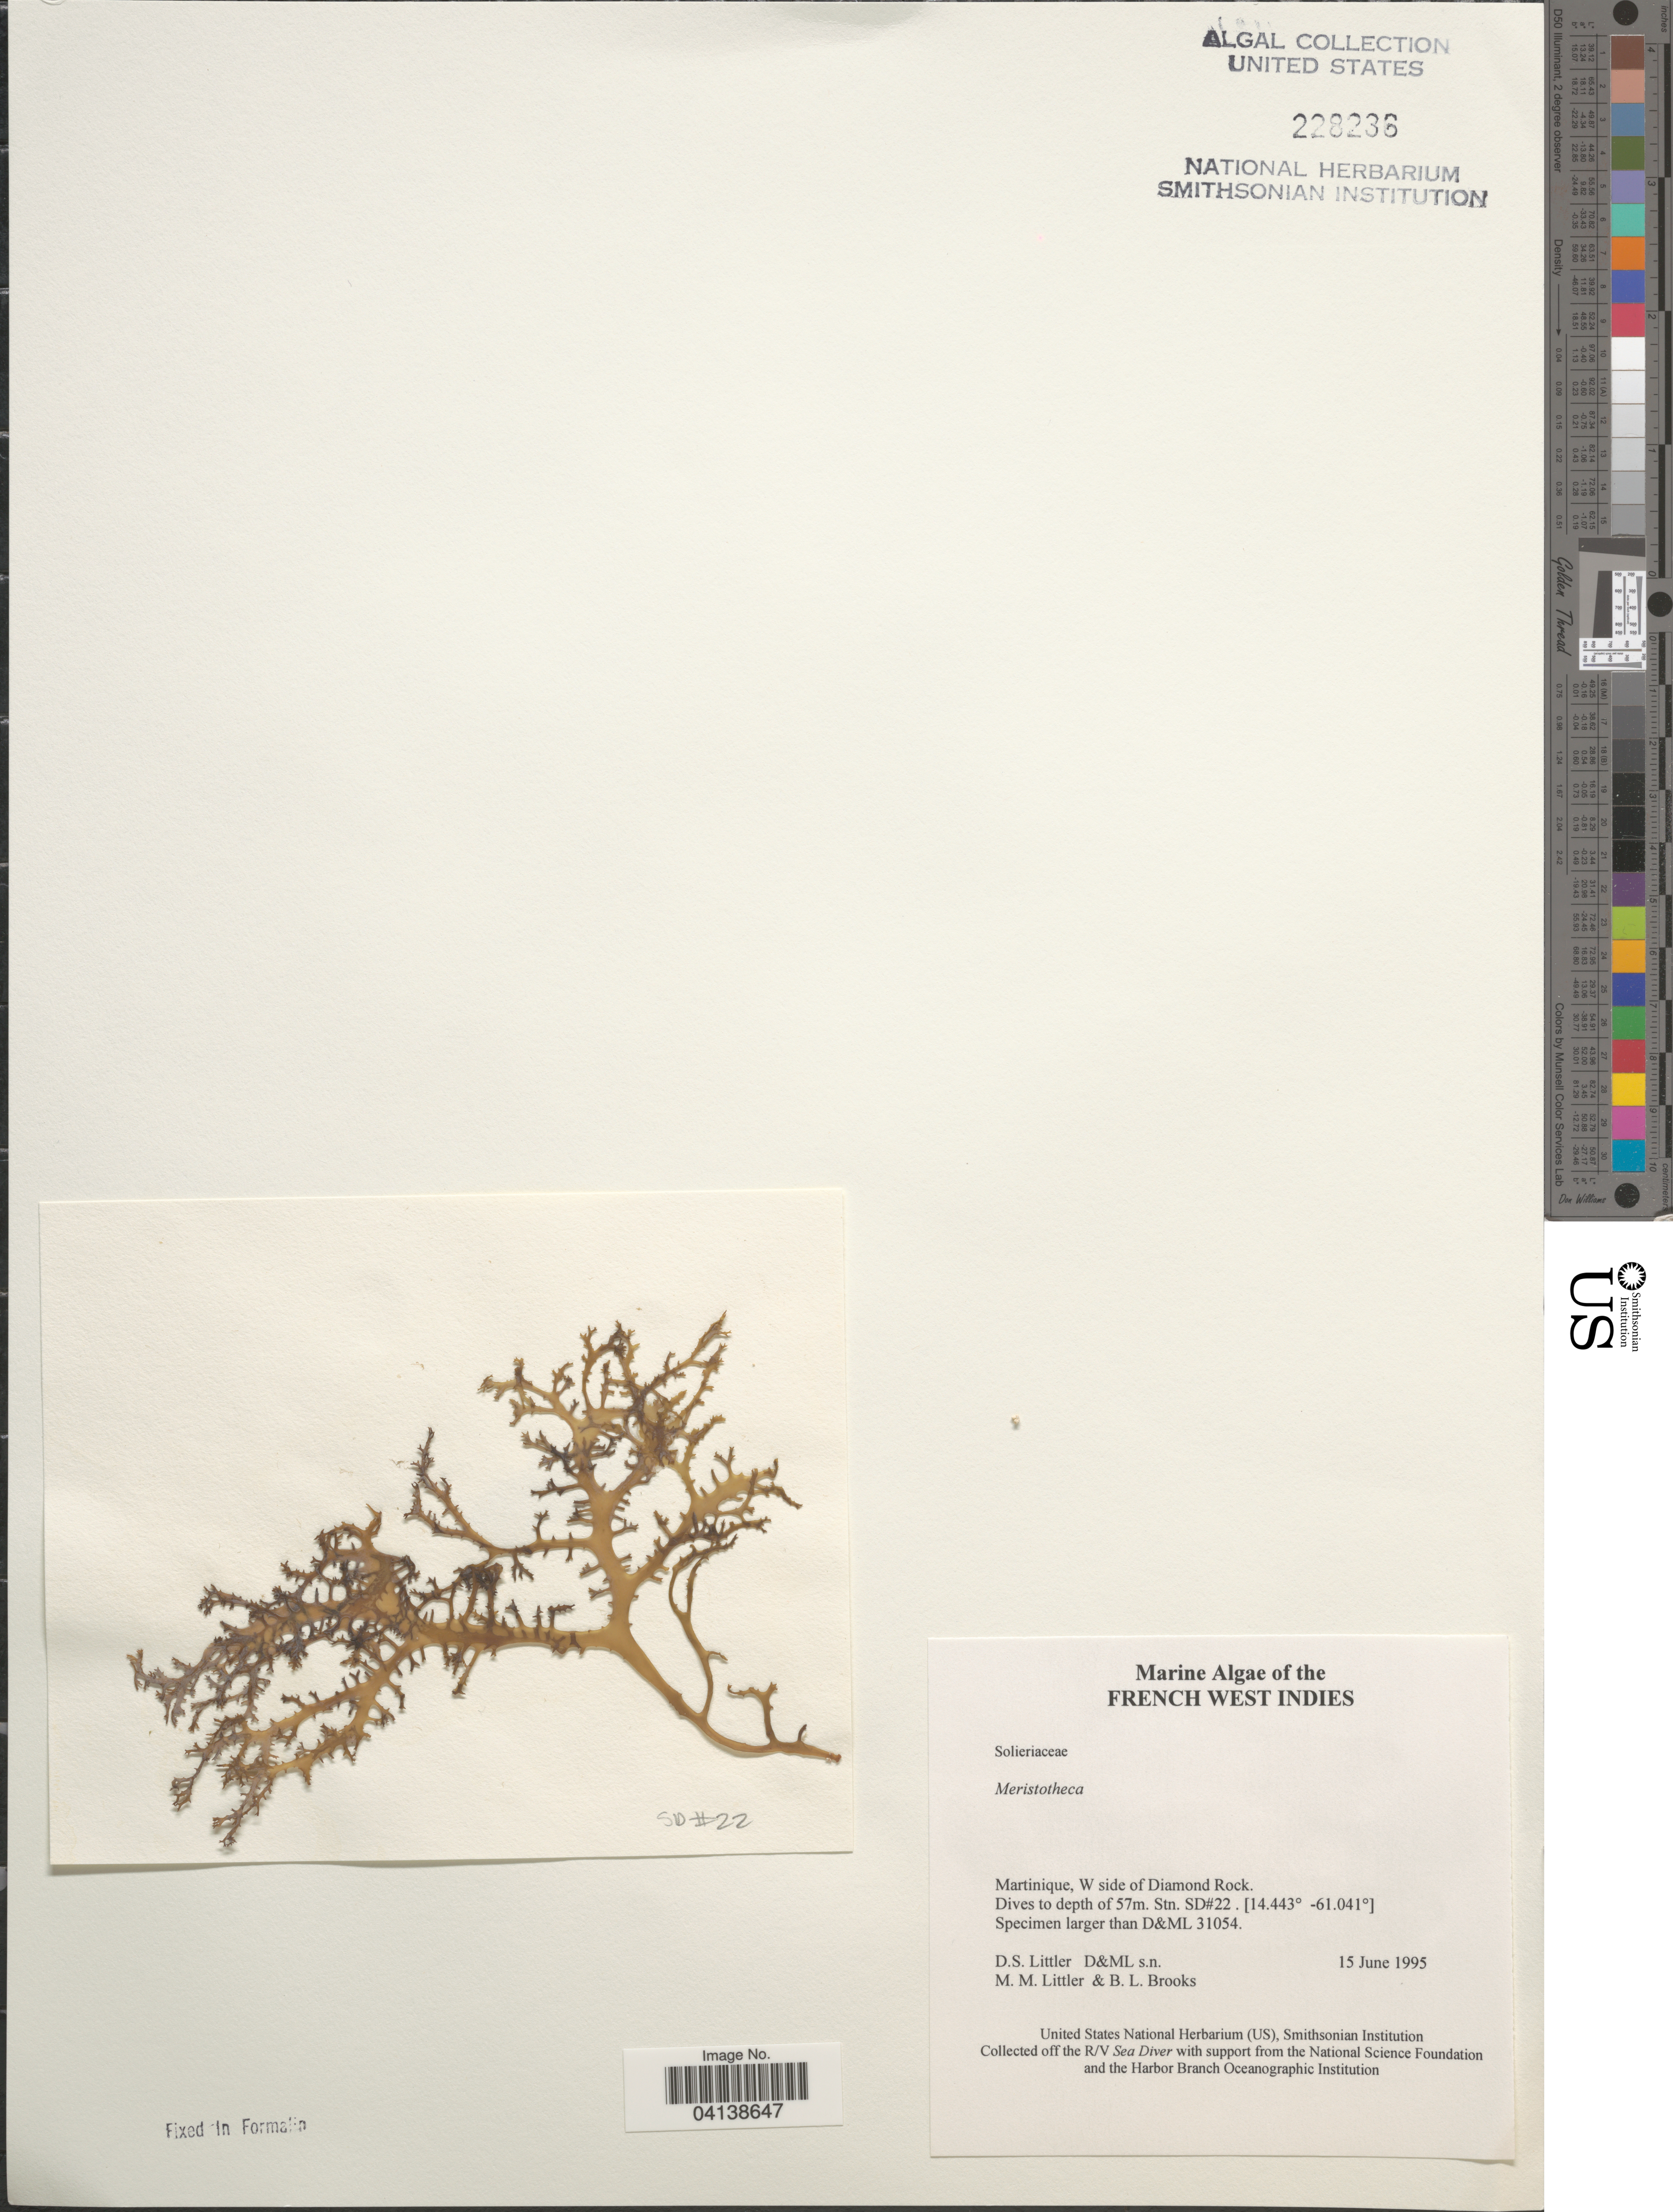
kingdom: Plantae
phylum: Rhodophyta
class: Florideophyceae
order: Gigartinales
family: Solieriaceae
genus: Meristotheca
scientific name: Meristotheca sp.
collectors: D. S. Littler & B. Brooks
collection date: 1995-06-15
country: Martinique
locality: French West Indies. W side of Diamond Rock. Stn. SD#22.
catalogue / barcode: US 228236